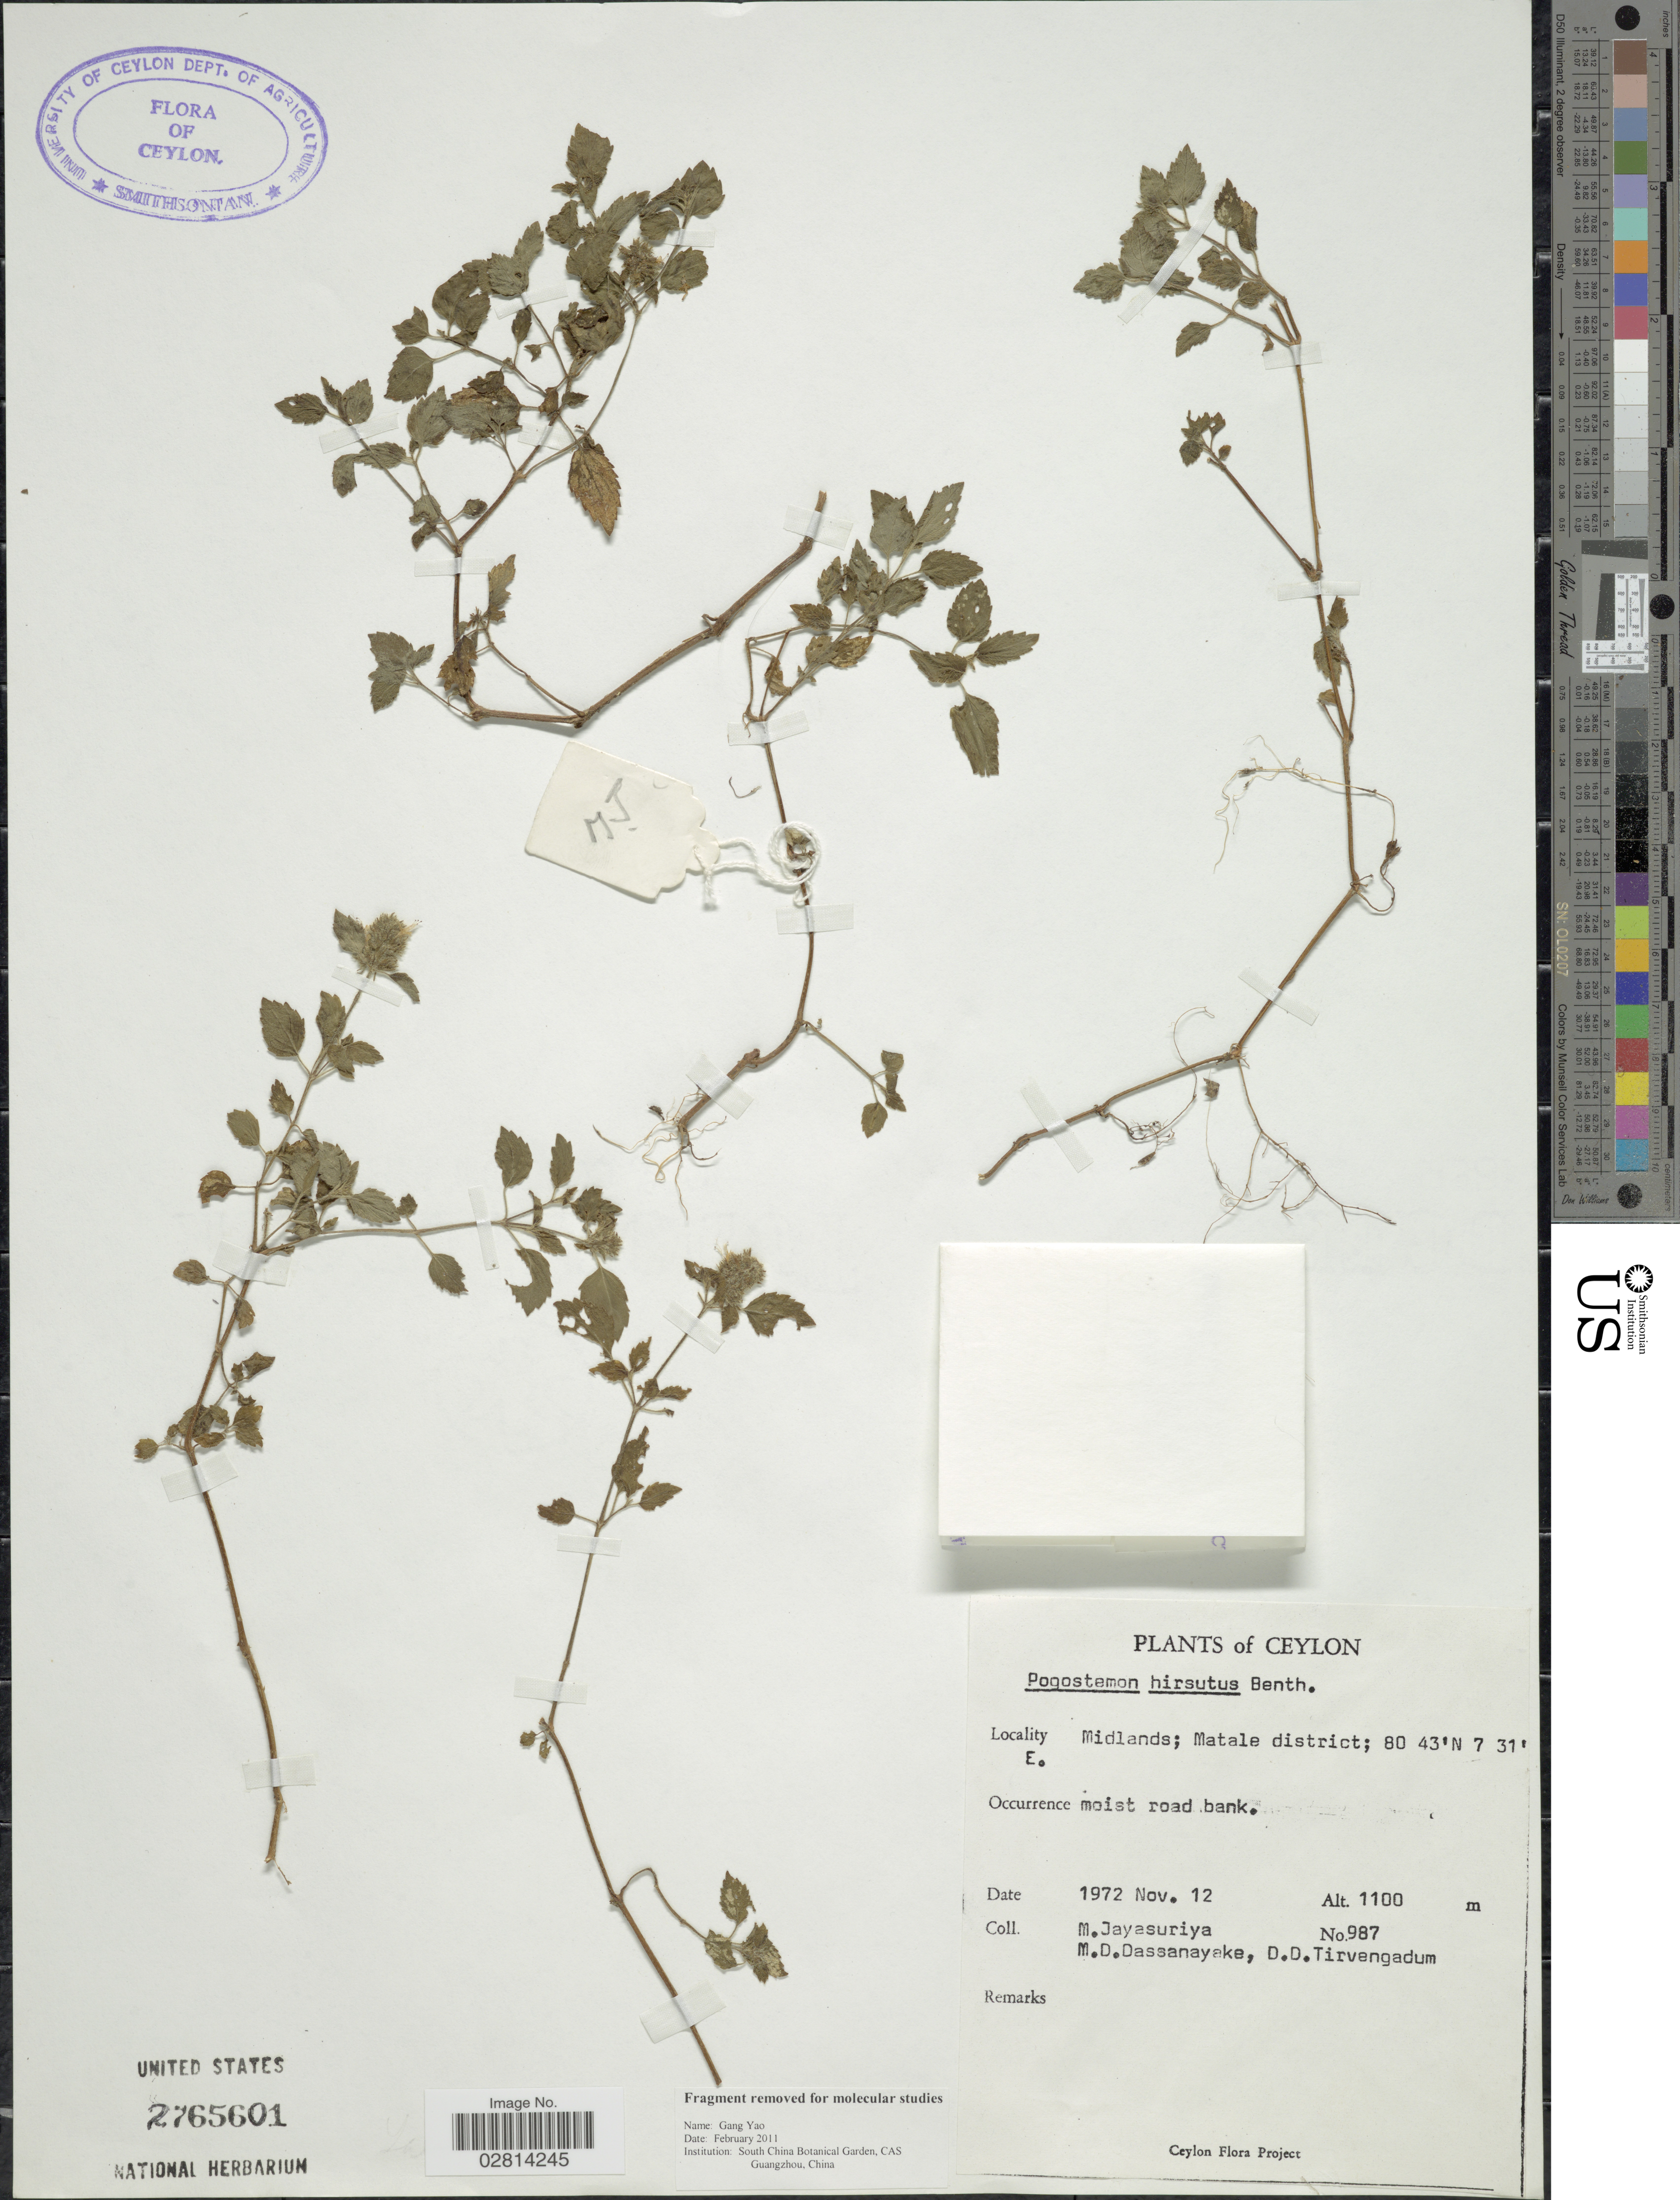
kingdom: Plantae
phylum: Tracheophyta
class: Magnoliopsida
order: Lamiales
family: Lamiaceae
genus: Pogostemon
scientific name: Pogostemon hirsutus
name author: Benth.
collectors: M. Jayasuriya, M. D. Dassanayake & D. Tirvangadum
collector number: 987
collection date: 1972-11-12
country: Sri Lanka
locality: Ceylon. Midlands; Matale district.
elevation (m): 1100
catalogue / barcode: US 2765601